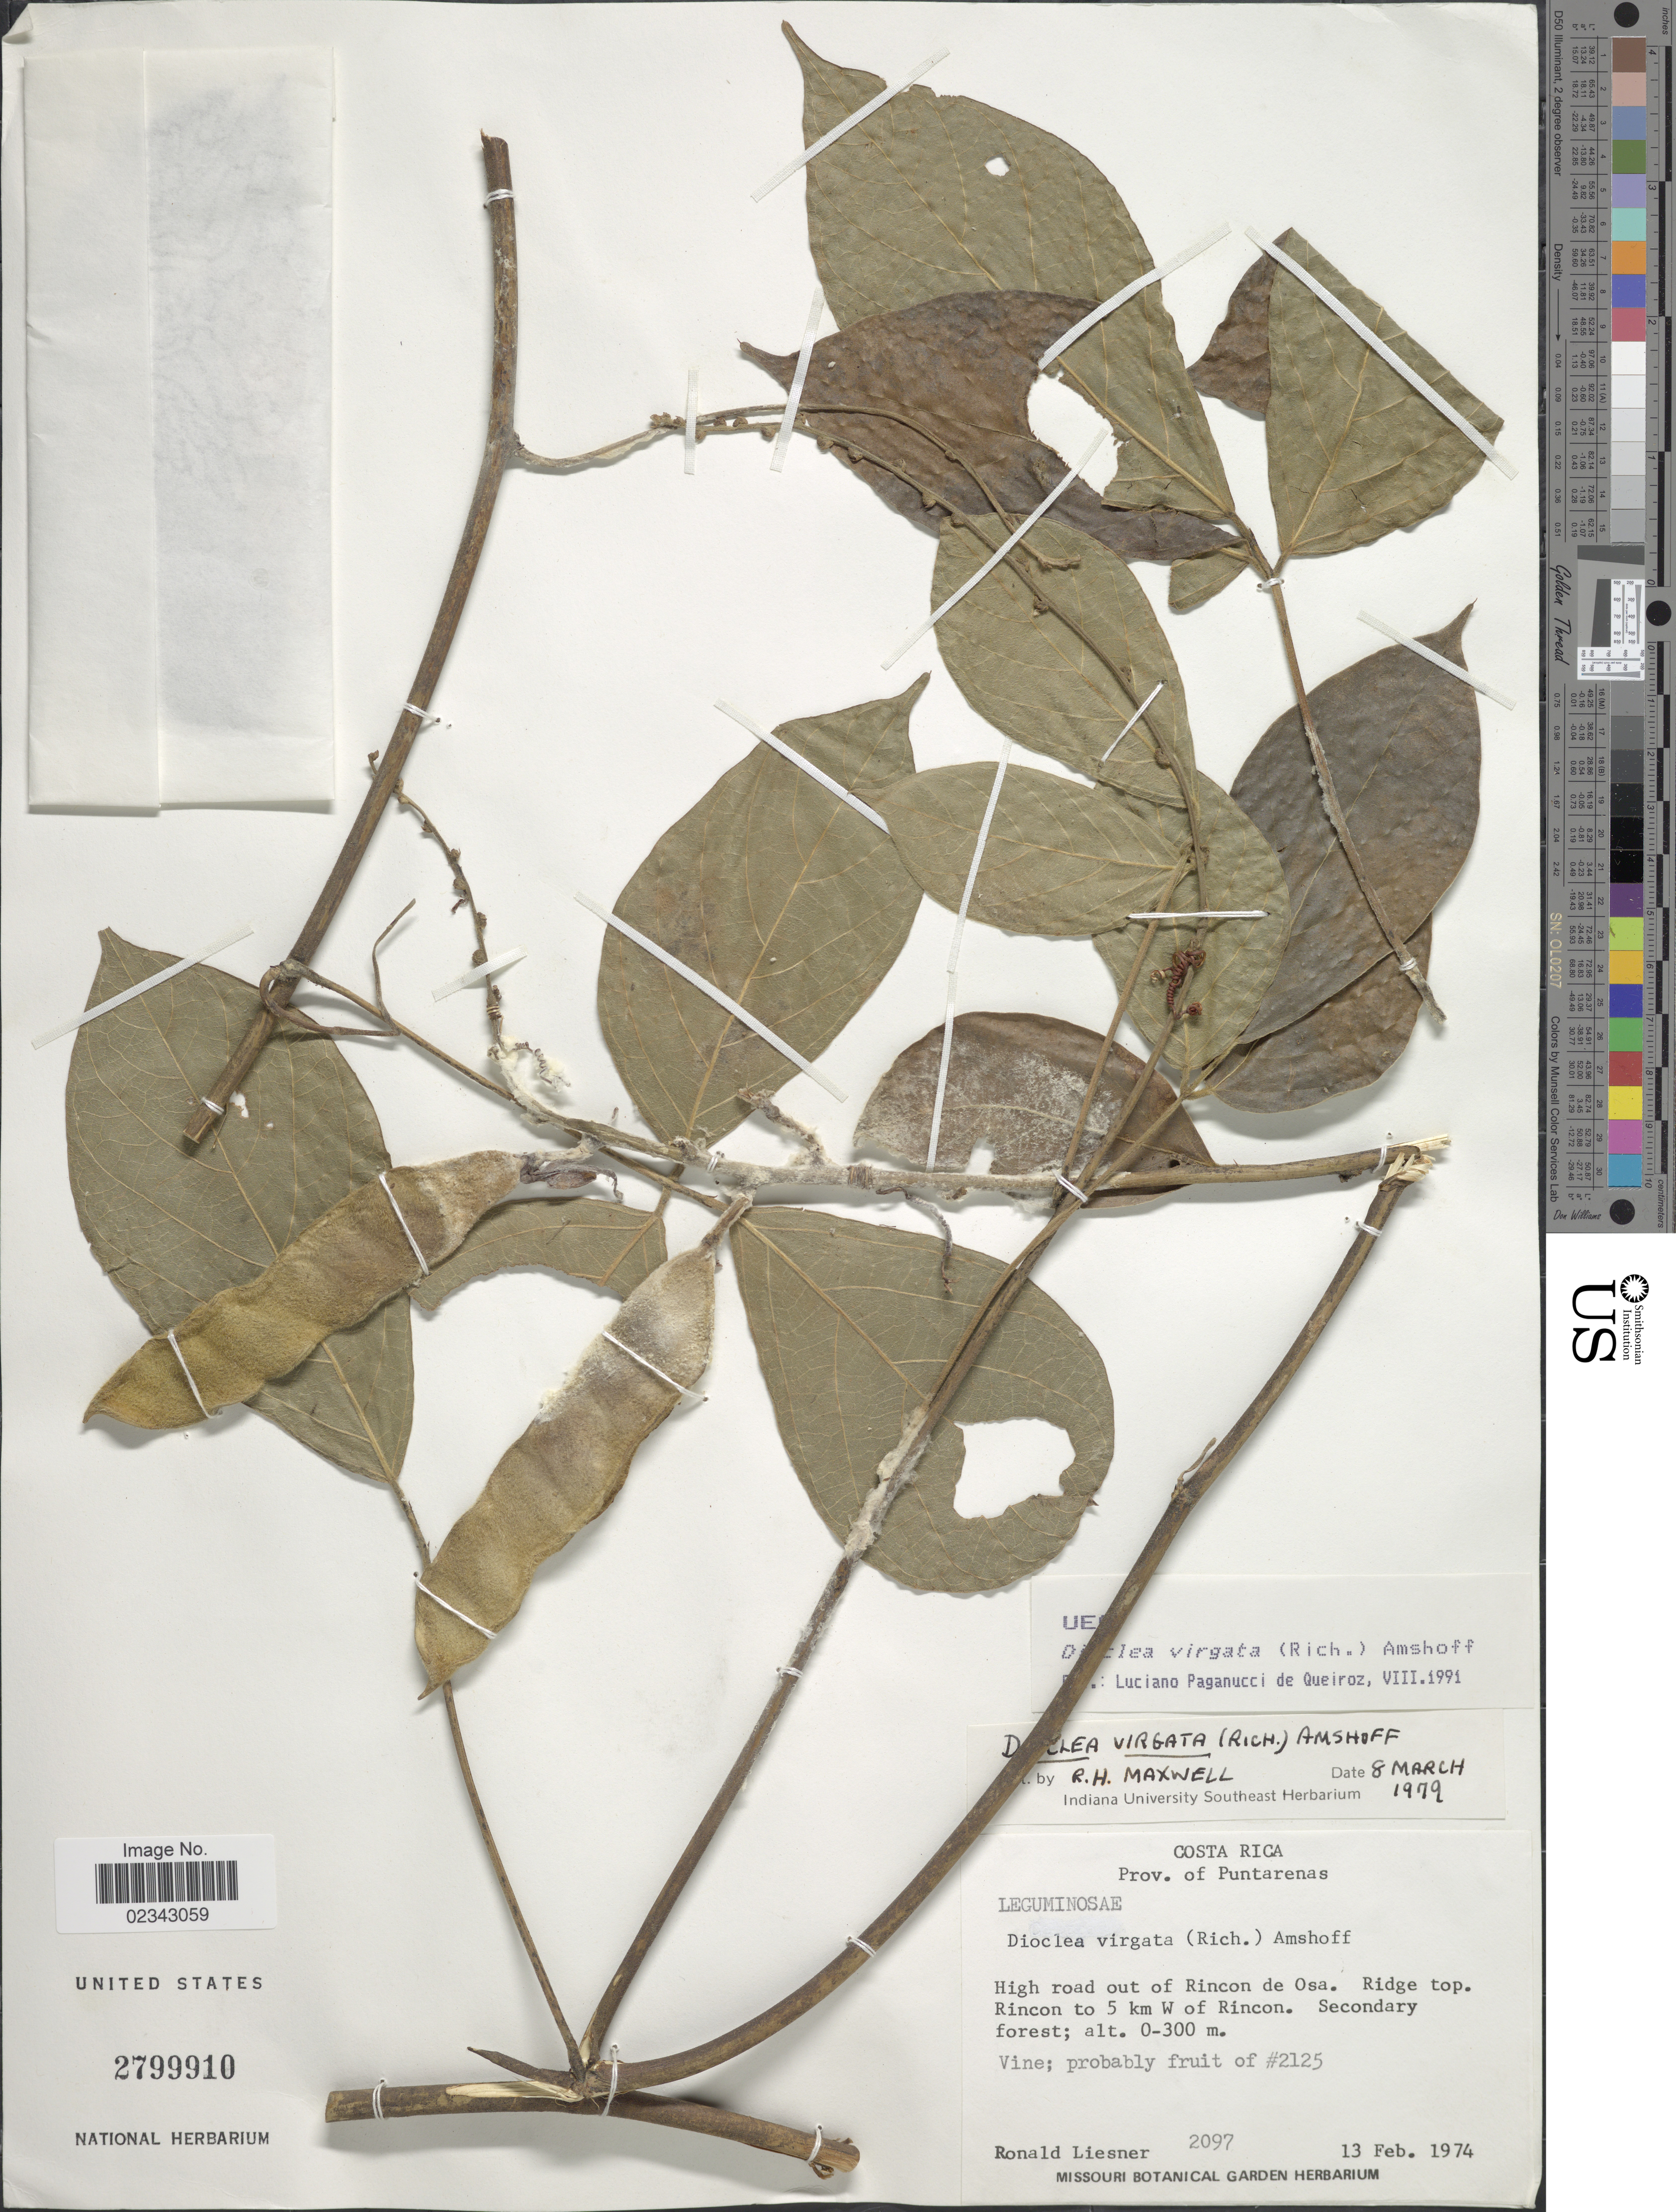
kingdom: Plantae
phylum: Tracheophyta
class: Magnoliopsida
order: Fabales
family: Fabaceae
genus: Dioclea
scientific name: Dioclea virgata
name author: (Rich.) Amshoff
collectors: R. L. Liesner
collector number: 2097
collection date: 1974-02-13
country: Costa Rica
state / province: Puntarenas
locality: High road out of Rincon de Osa. Ridge top. Rincon to 5 km W of Rincon. Secondary forest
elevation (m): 0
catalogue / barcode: US 2799910